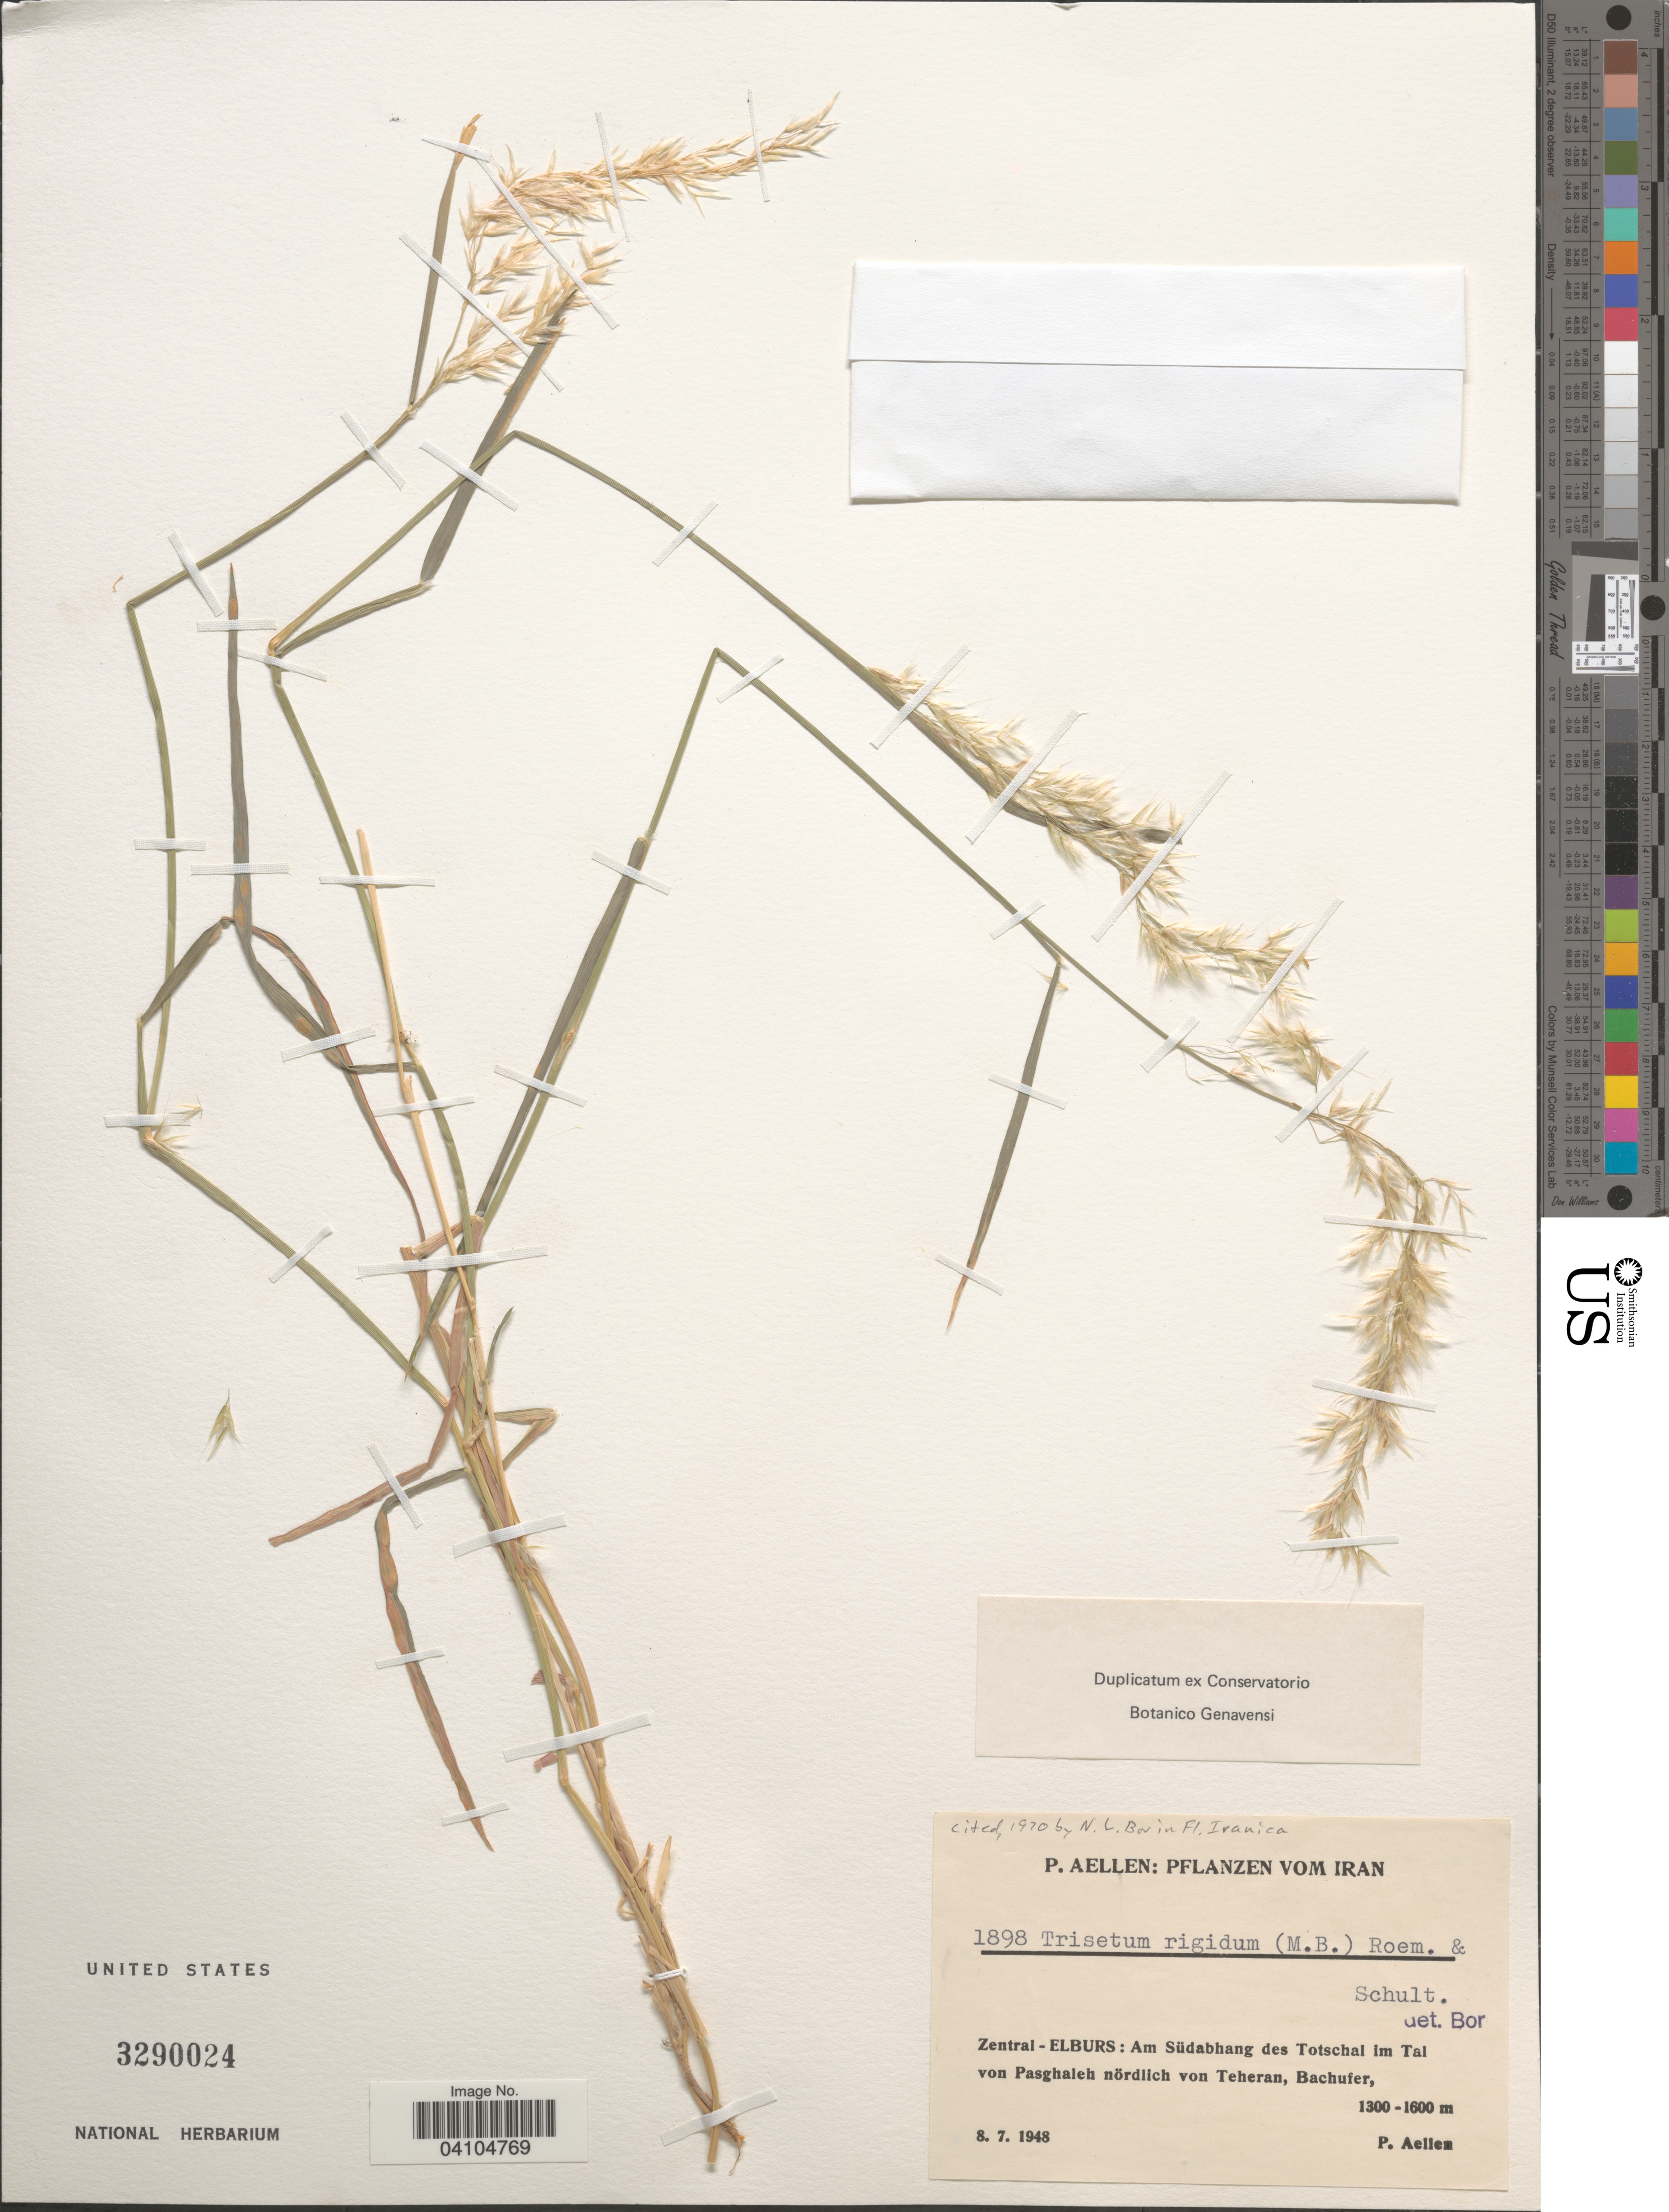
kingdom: Plantae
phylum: Tracheophyta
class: Liliopsida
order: Poales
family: Poaceae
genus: Acrospelion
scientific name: Acrospelion rigidum ined.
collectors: P. Aellen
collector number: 1898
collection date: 1948-07-08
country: Iran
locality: Zentral-Elburs: Am Südabhang des Totschal im Tal von Pasghaleh nördlich von Teheran, Bachufer.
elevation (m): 1300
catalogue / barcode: US 3290024